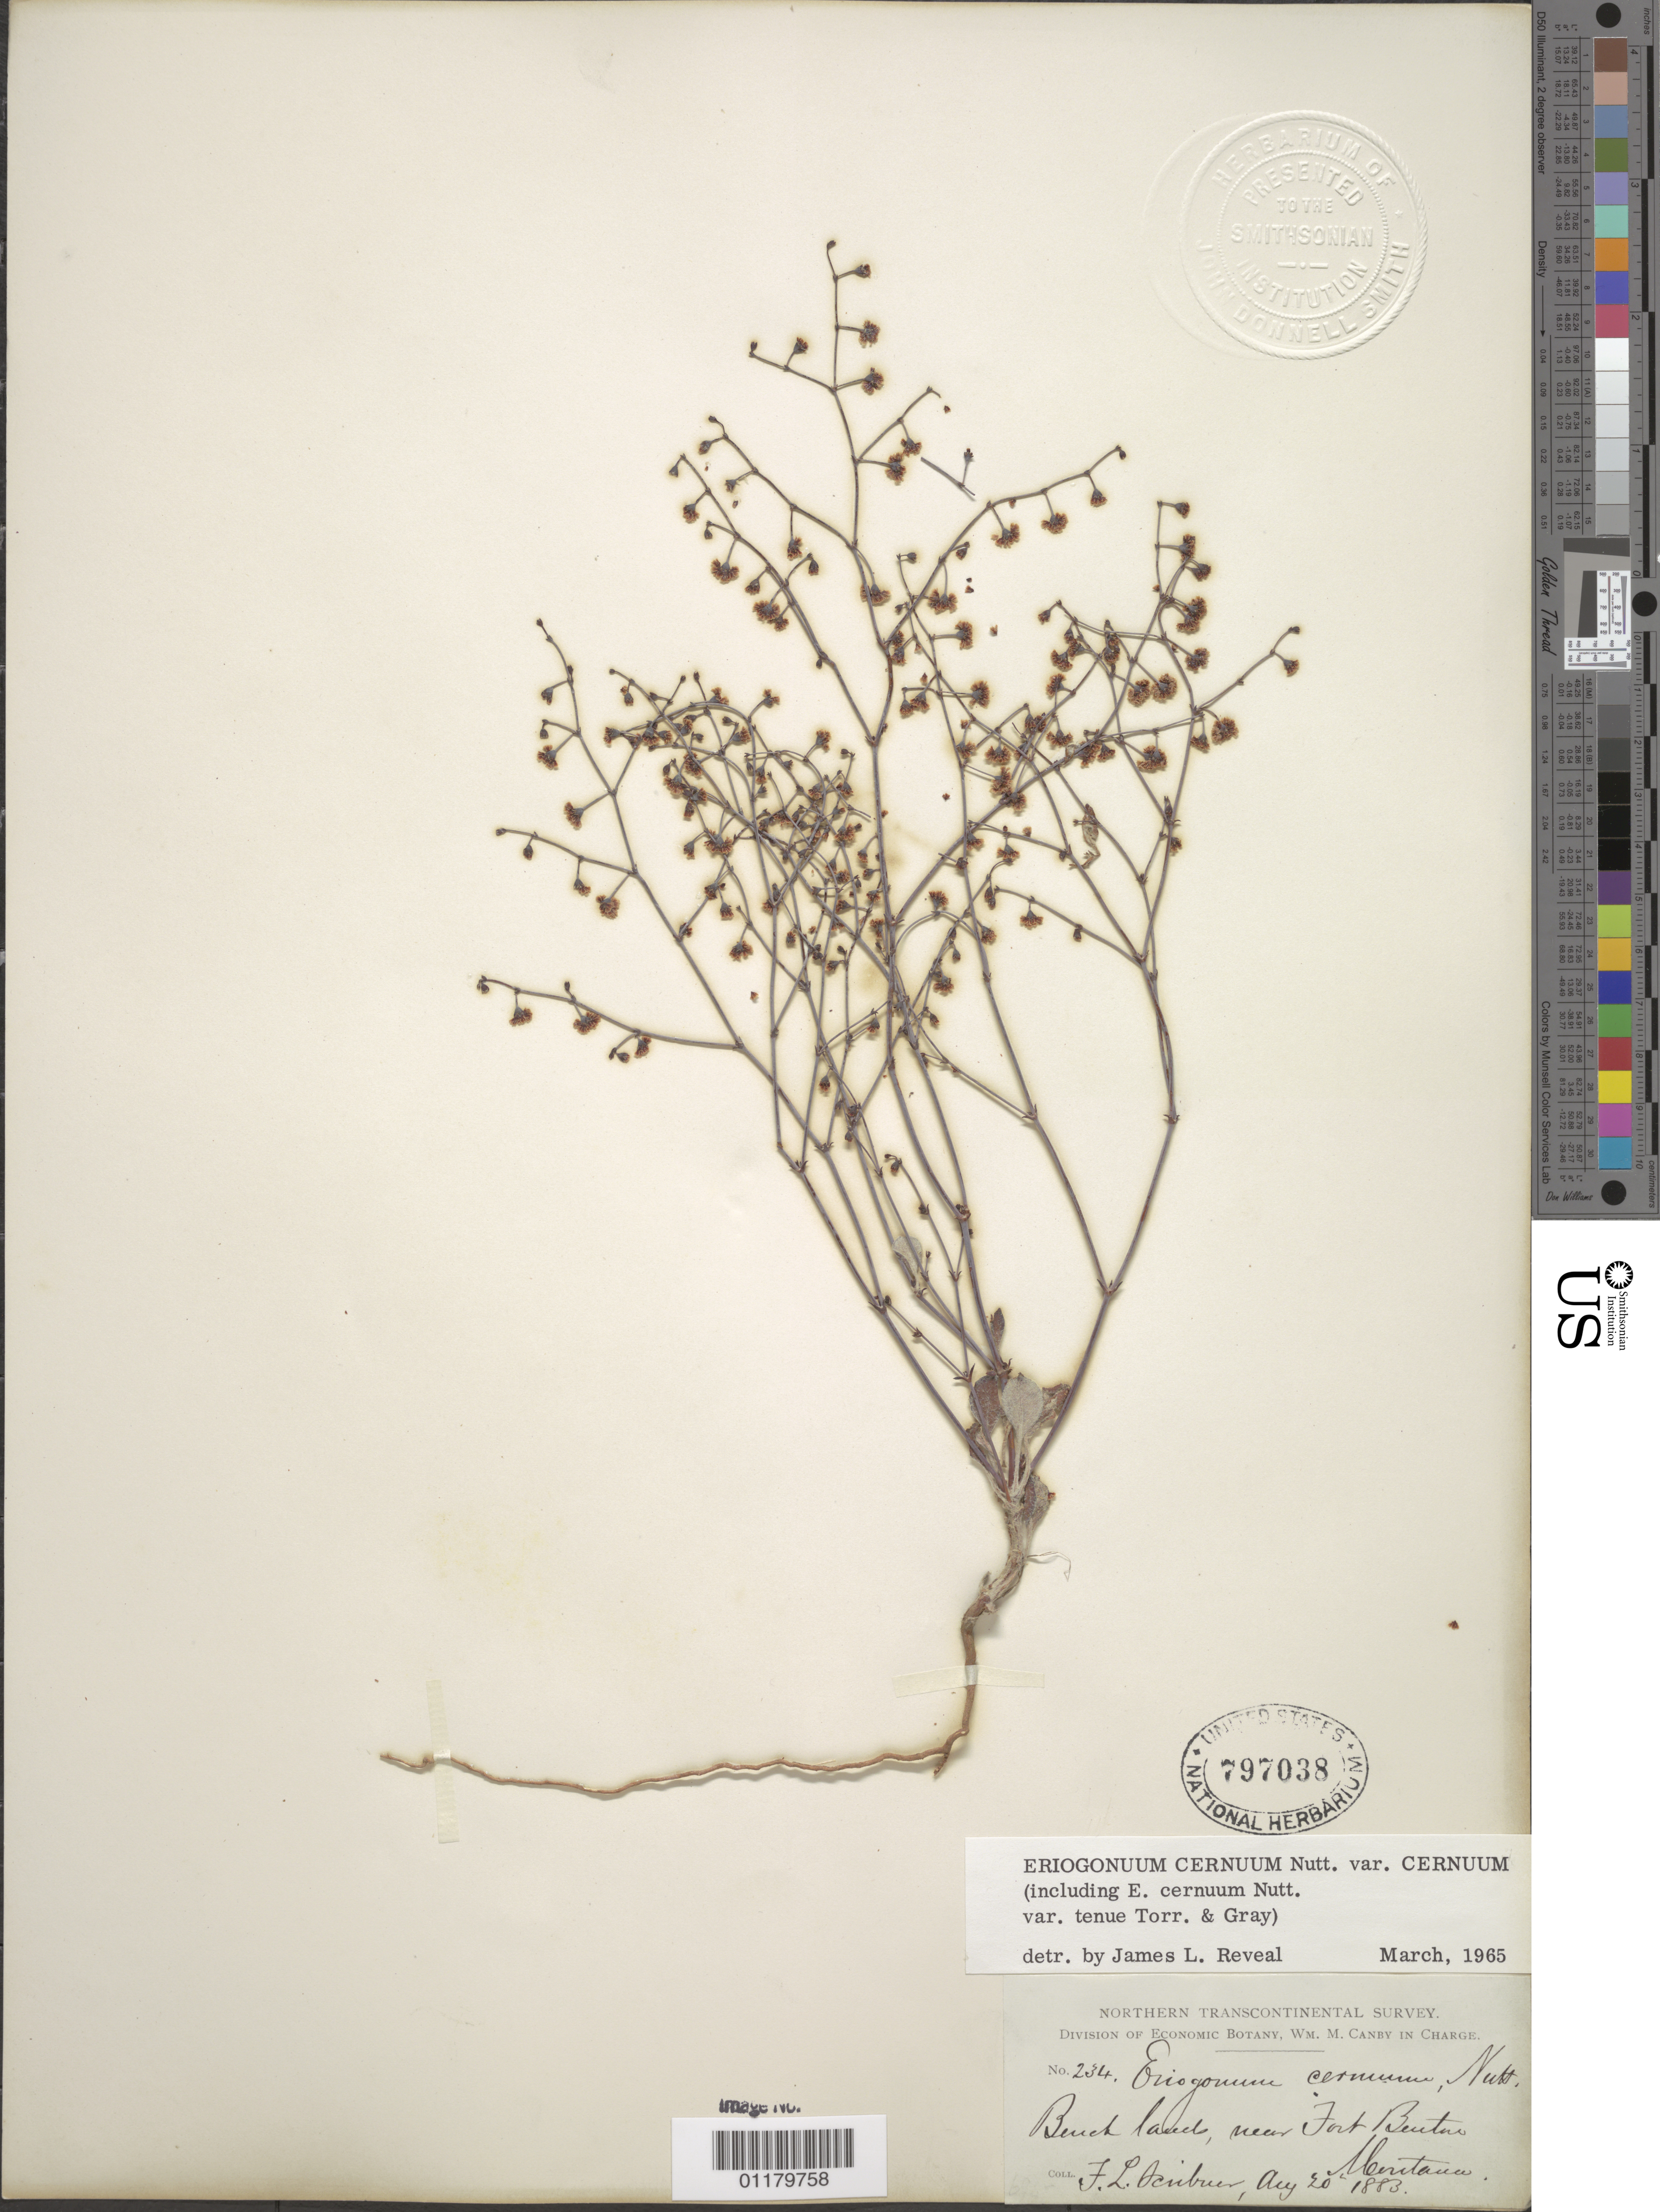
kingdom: Plantae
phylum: Tracheophyta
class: Magnoliopsida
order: Caryophyllales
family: Polygonaceae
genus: Eriogonum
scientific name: Eriogonum cernuum var. cernuum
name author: Nutt.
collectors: F. L. Scribner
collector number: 234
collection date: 1883-08-20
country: United States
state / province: Montana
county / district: Chouteau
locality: Bench lands, near Fort Benton.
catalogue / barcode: US 797038